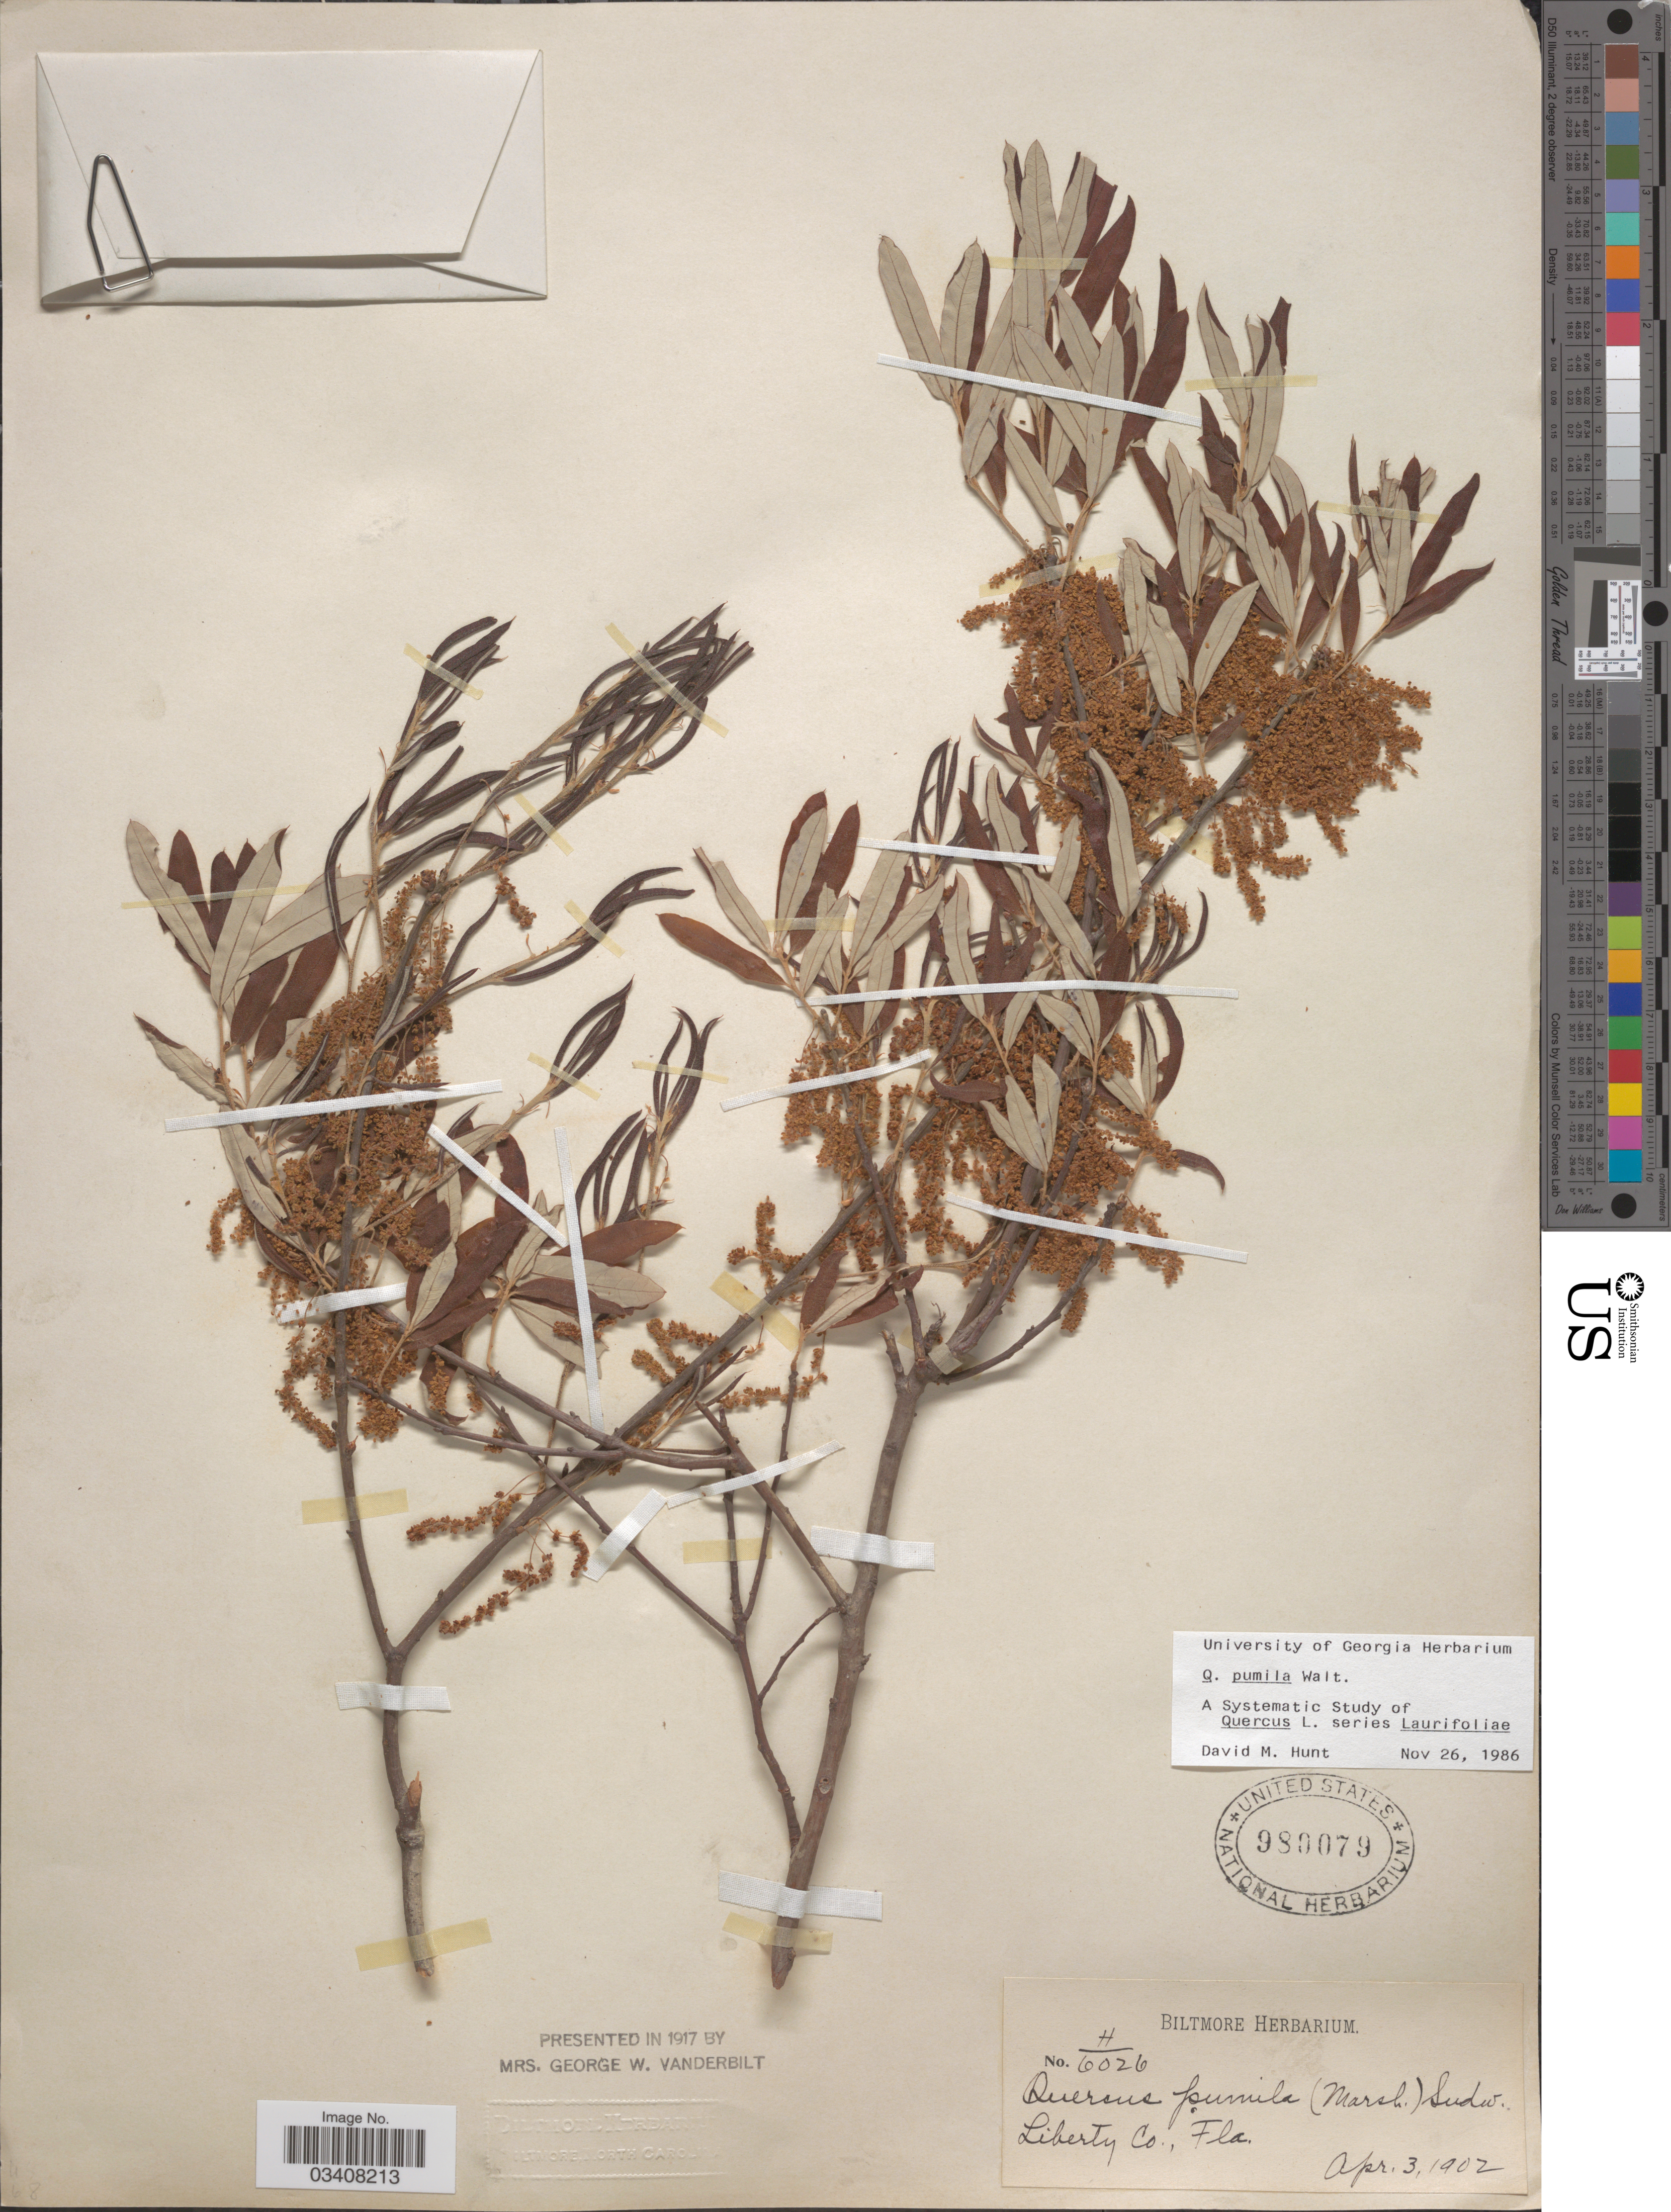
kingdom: Plantae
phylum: Tracheophyta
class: Magnoliopsida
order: Fagales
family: Fagaceae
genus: Quercus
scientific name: Quercus pumila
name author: Walter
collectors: ex herb. Biltmore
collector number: H/6026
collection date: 1902-04-03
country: United States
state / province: Florida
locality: Liberty Co.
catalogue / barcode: US 980079